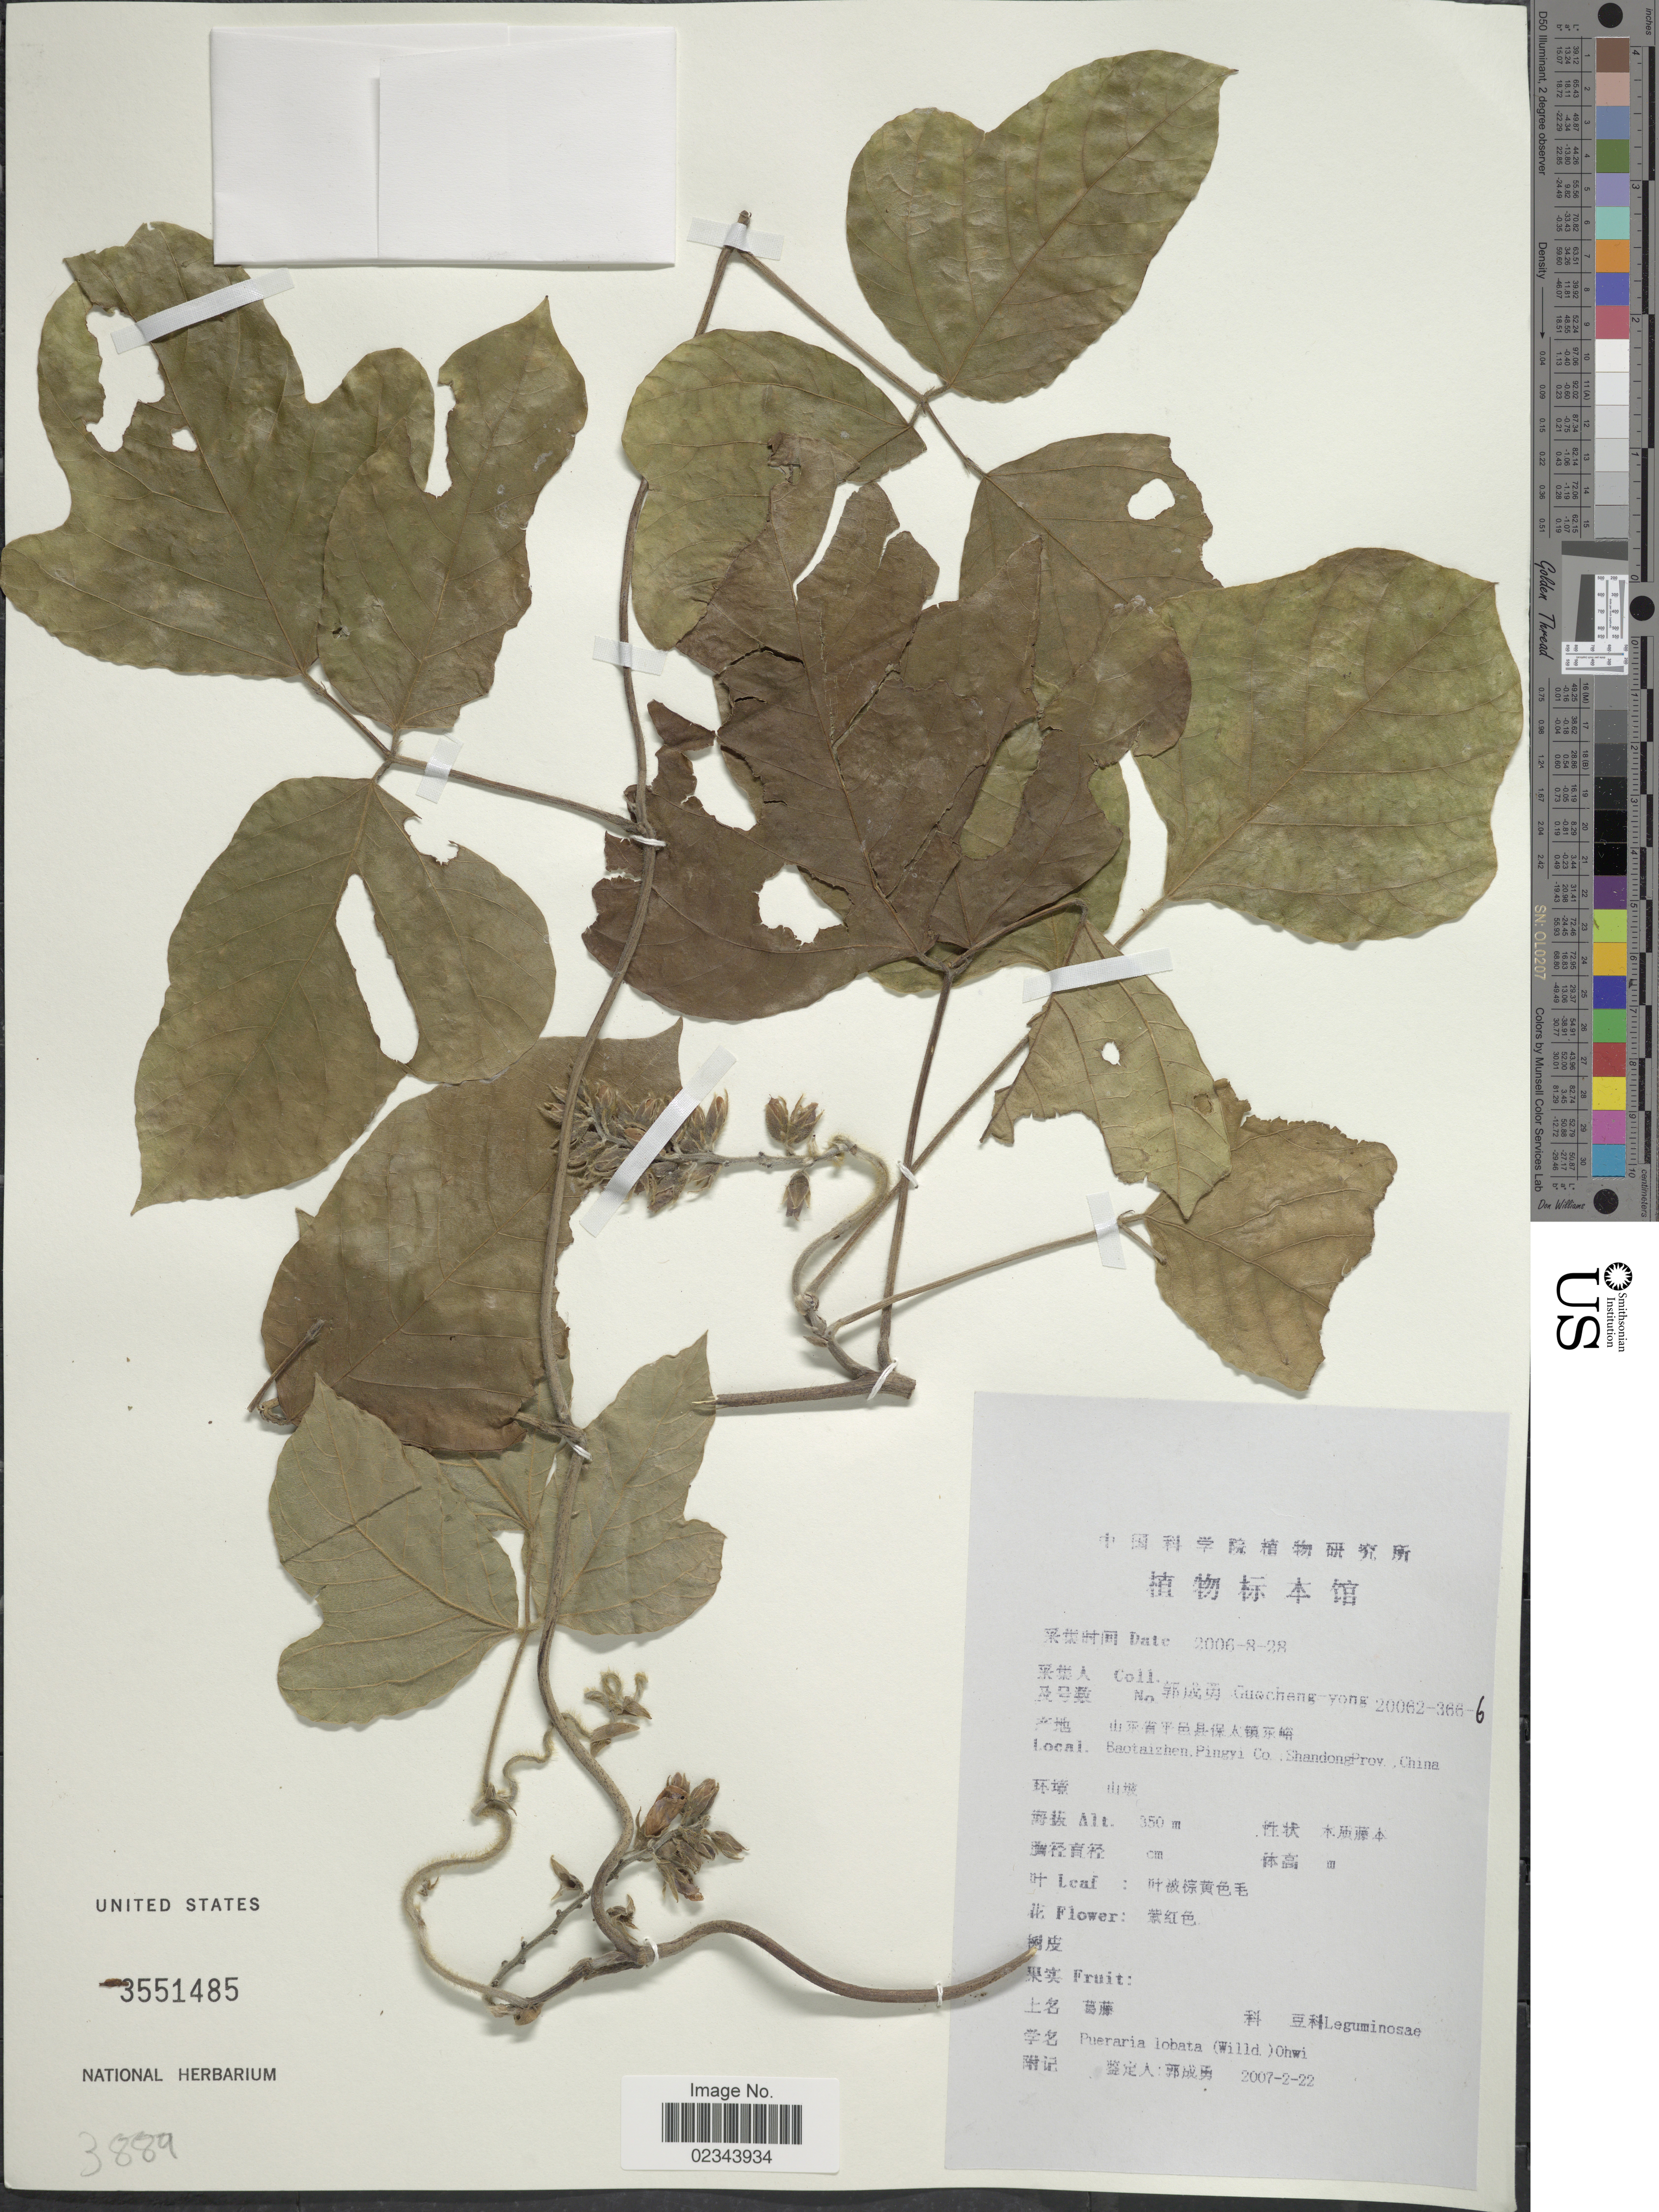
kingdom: Plantae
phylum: Tracheophyta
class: Magnoliopsida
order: Fabales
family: Fabaceae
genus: Pueraria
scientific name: Pueraria lobata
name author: (Willd.) Ohwi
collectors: Guo Chengyong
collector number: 20062-366-6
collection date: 2006-08-28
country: China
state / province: Shandong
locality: Baotaizhen, Pingyi Co.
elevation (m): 350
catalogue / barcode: US 3551485